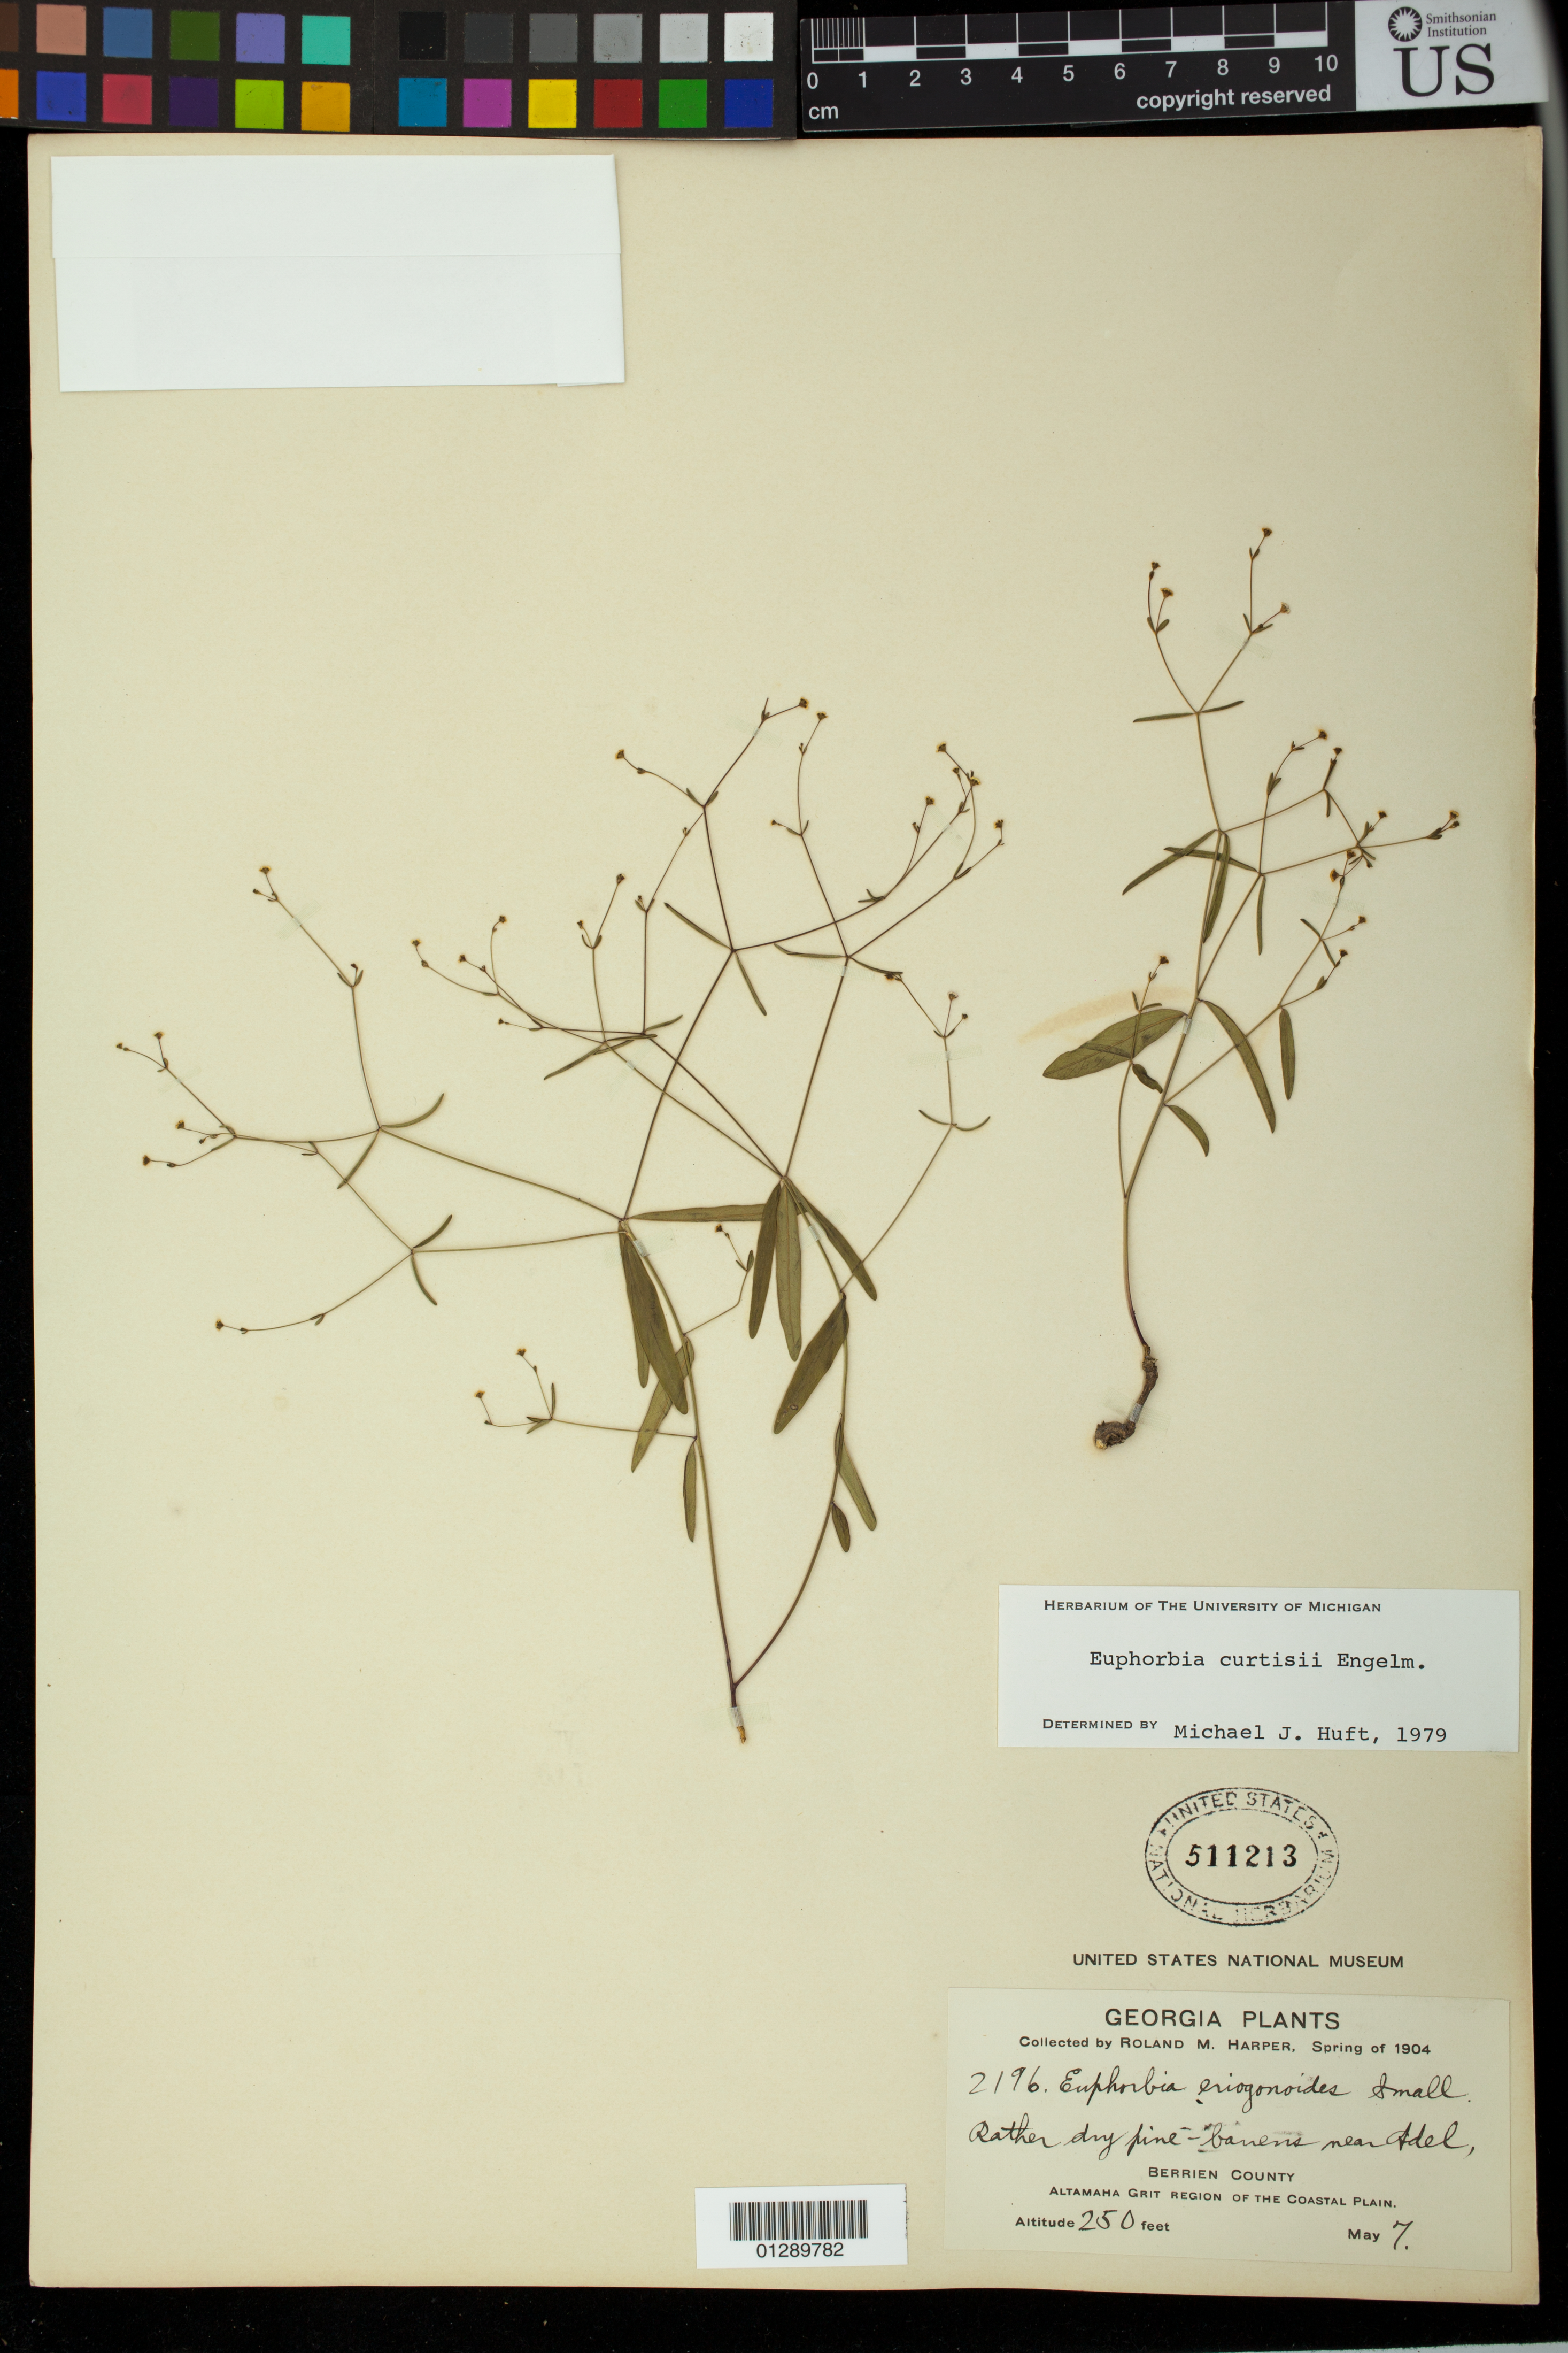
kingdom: Plantae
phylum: Tracheophyta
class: Magnoliopsida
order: Malpighiales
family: Euphorbiaceae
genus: Euphorbia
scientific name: Euphorbia curtisii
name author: Engelm.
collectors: R. M. Harper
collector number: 2196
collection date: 1904-05-07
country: United States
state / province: Michigan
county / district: Berrien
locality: Altamaha Grit Region of the Coastal Plain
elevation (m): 76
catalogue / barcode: US 511213